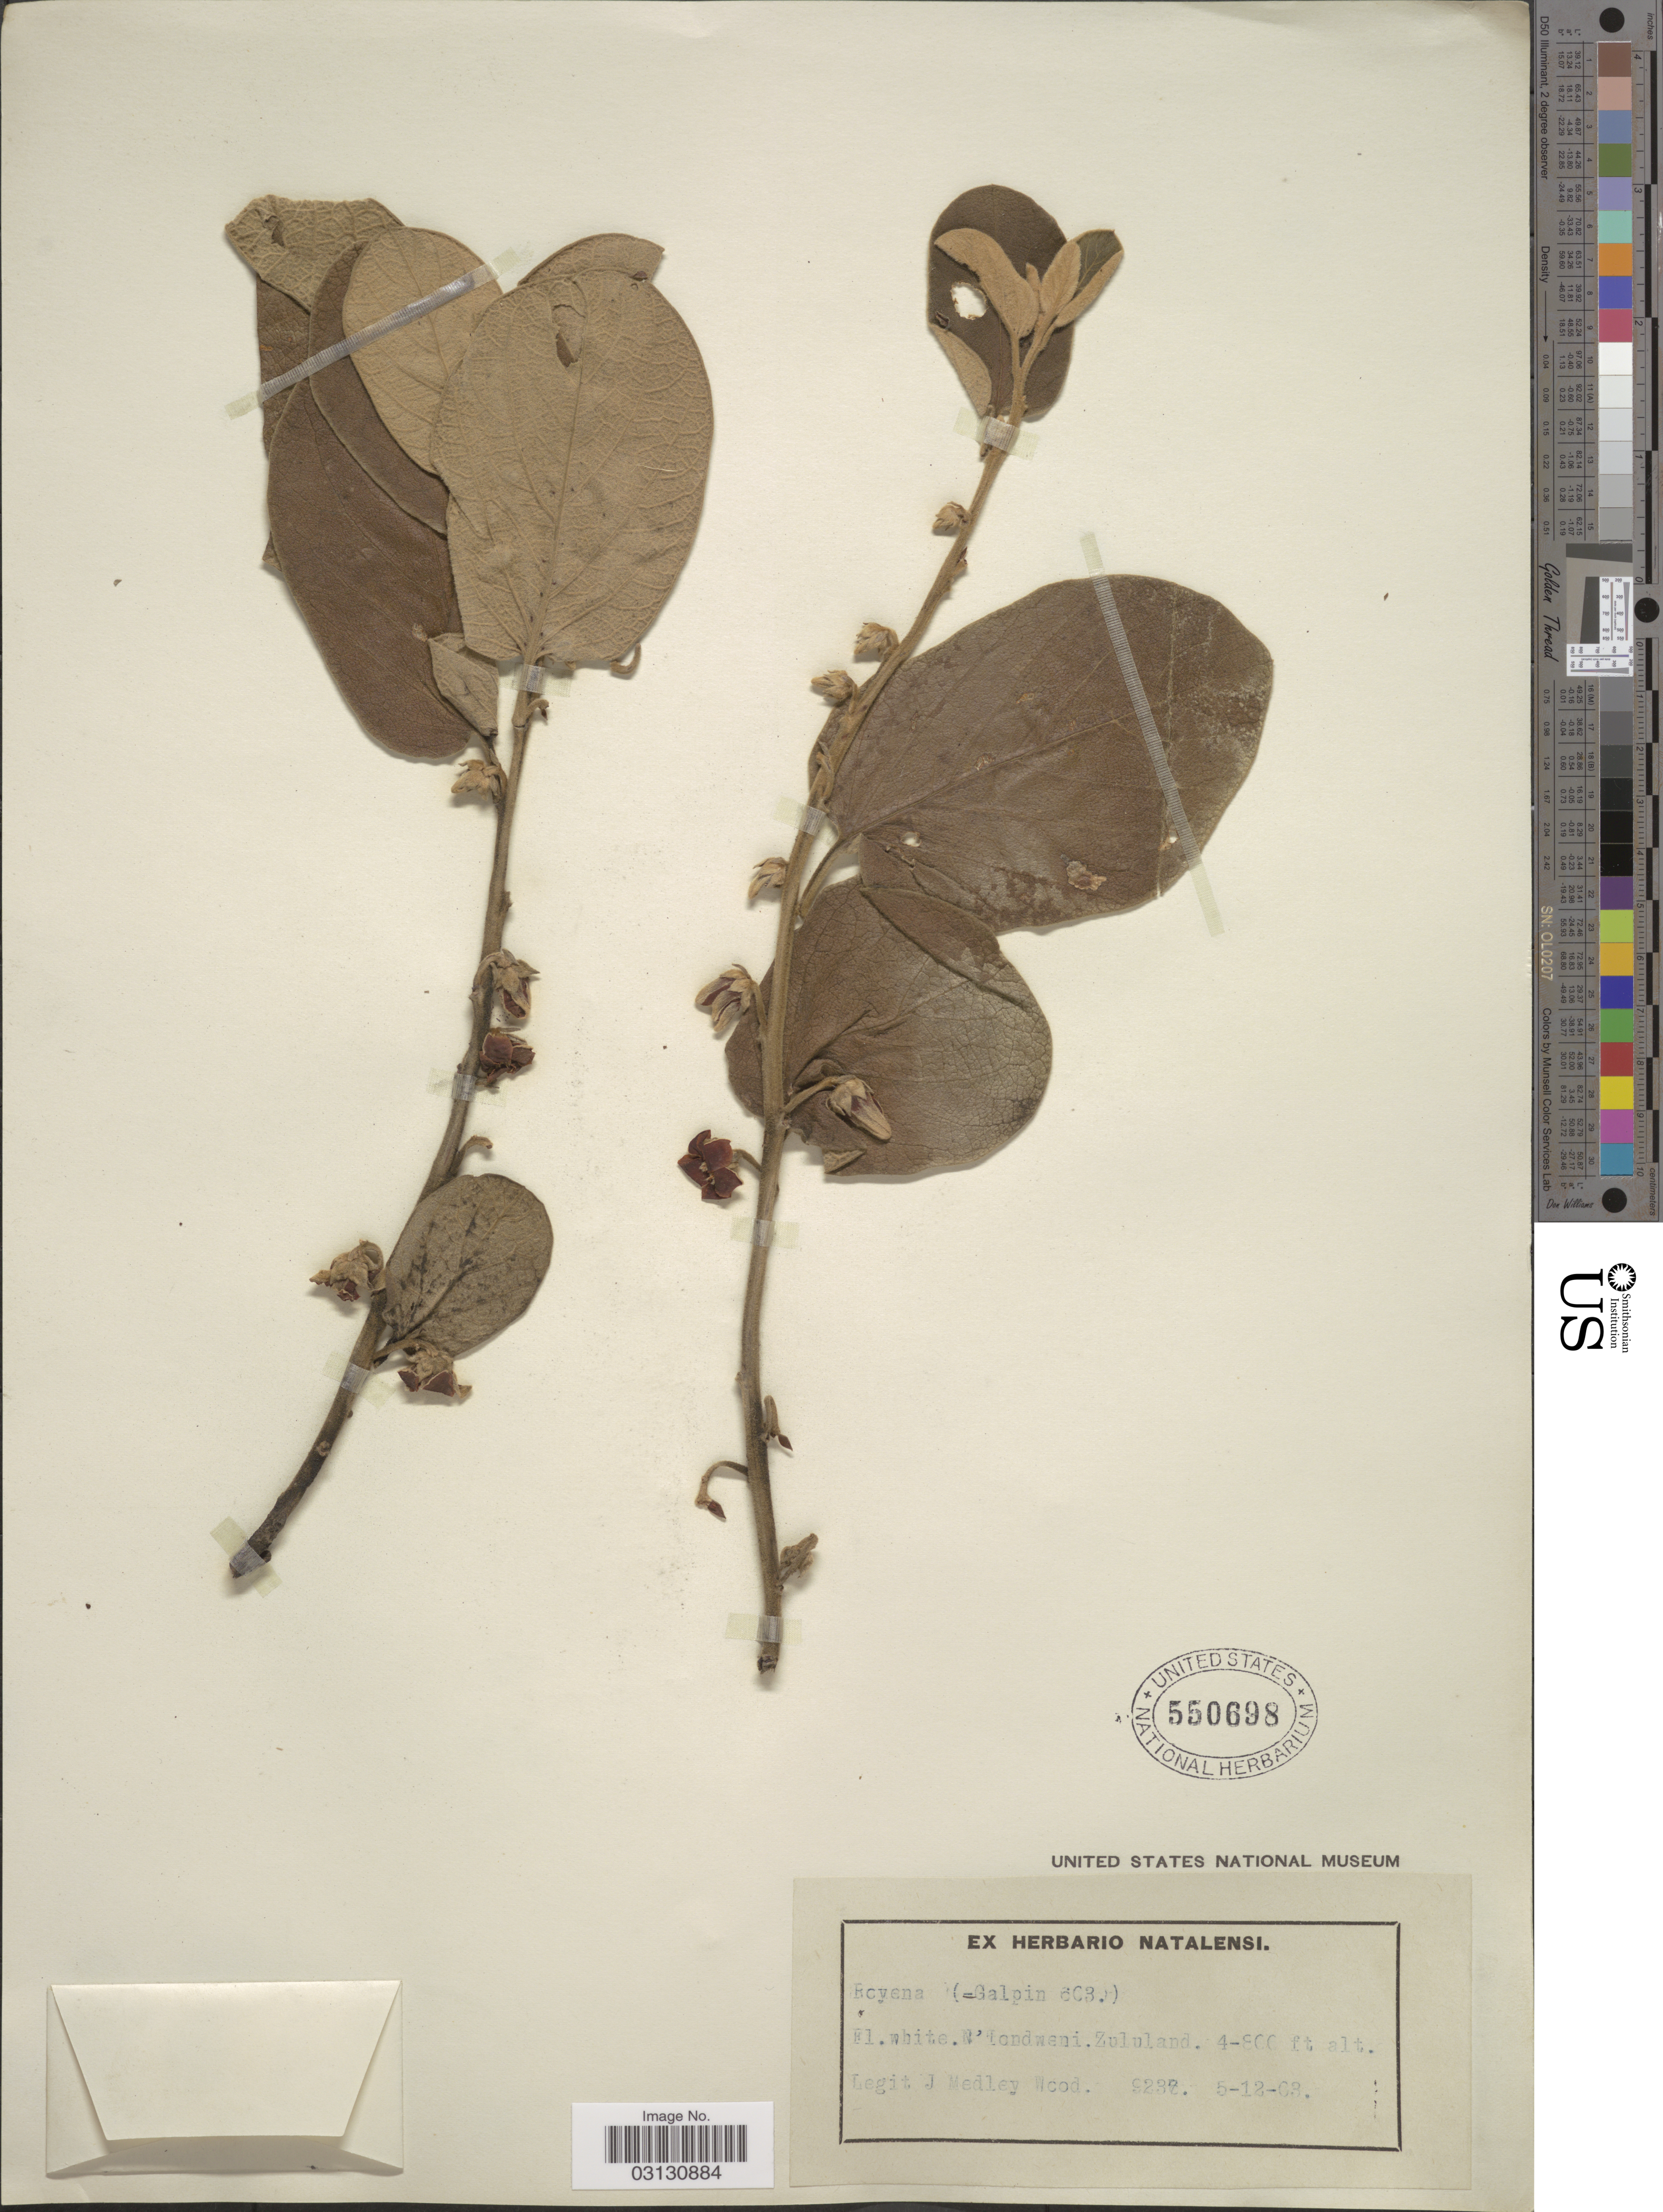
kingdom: Plantae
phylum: Tracheophyta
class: Magnoliopsida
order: Ericales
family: Ebenaceae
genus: Royena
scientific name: Royena sp.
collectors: J. Medley Wood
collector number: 9237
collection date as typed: Transcribed d/m/y: 5/12/3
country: South Africa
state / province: KwaZulu-Natal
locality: N'Iondweni. Zululand.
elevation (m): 122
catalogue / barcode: US 550698